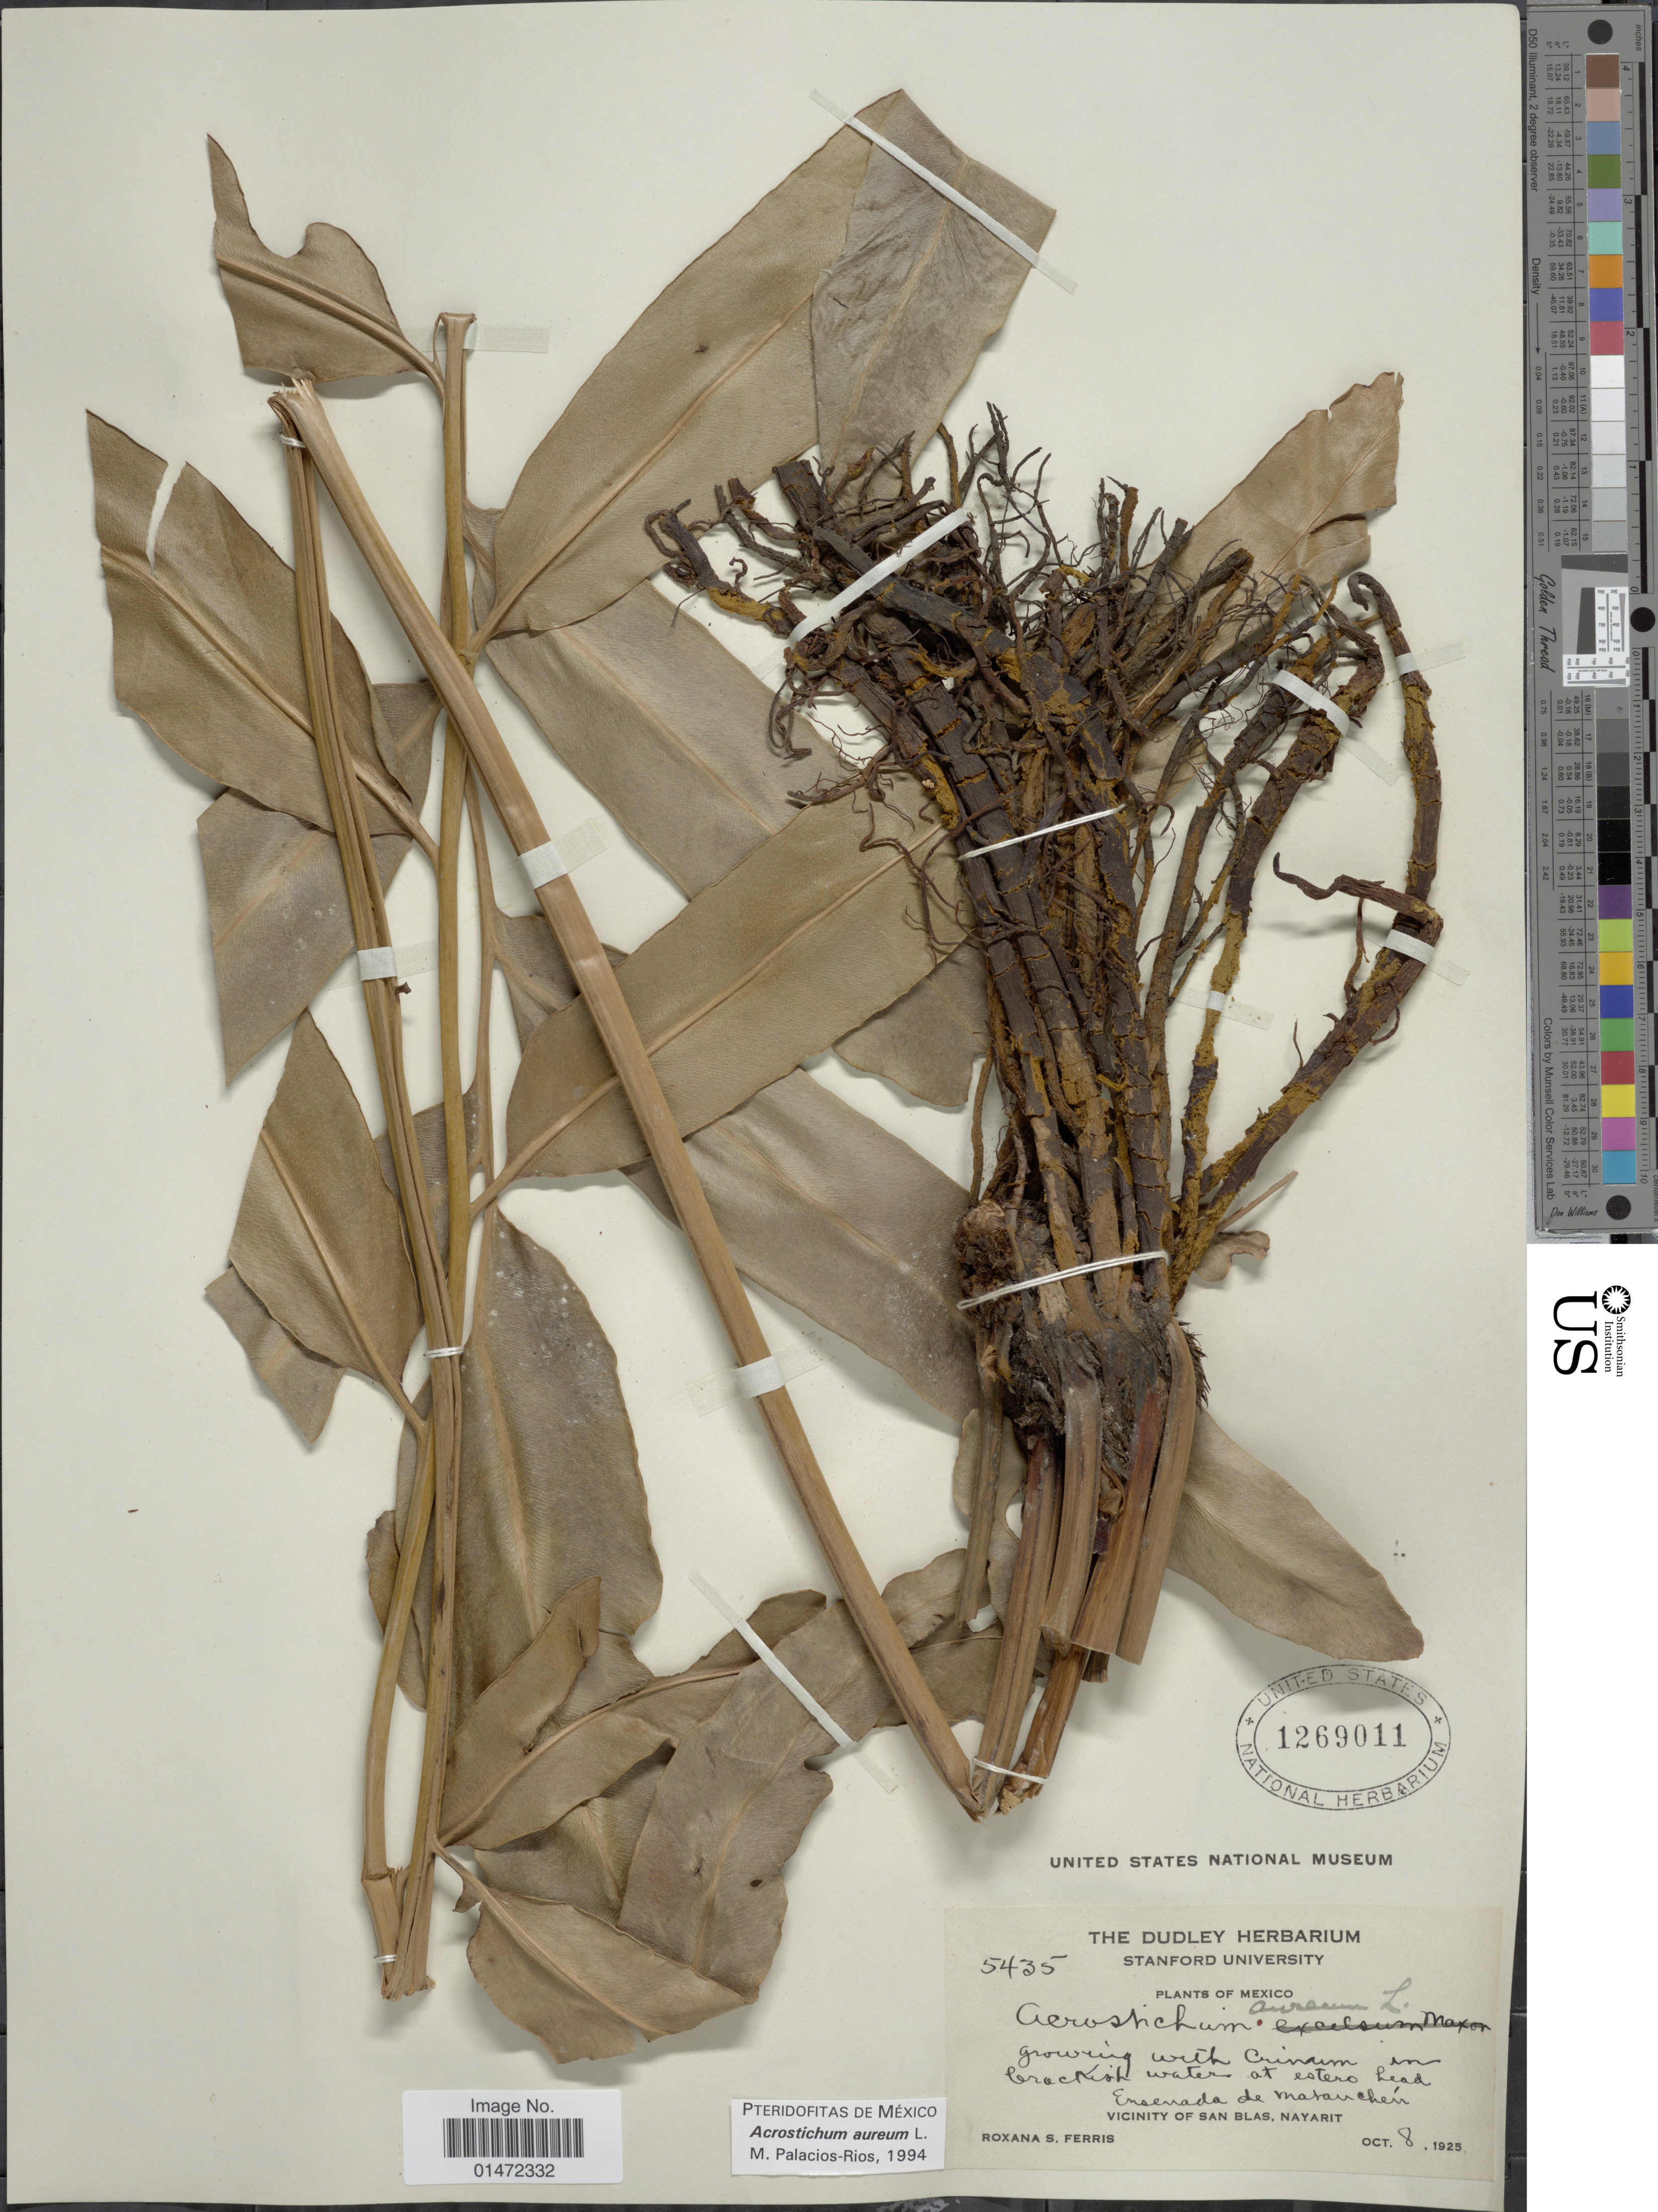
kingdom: Plantae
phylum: Tracheophyta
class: Polypodiopsida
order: Polypodiales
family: Pteridaceae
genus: Acrostichum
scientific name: Acrostichum aureum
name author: L.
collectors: R. S. Ferris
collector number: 5435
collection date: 1925-10-08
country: Mexico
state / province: Nayarit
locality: Growing with Crinam in Crackish water at estero head Ensenada de Matanchén. Vicinity of San Blas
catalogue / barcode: US 1269011